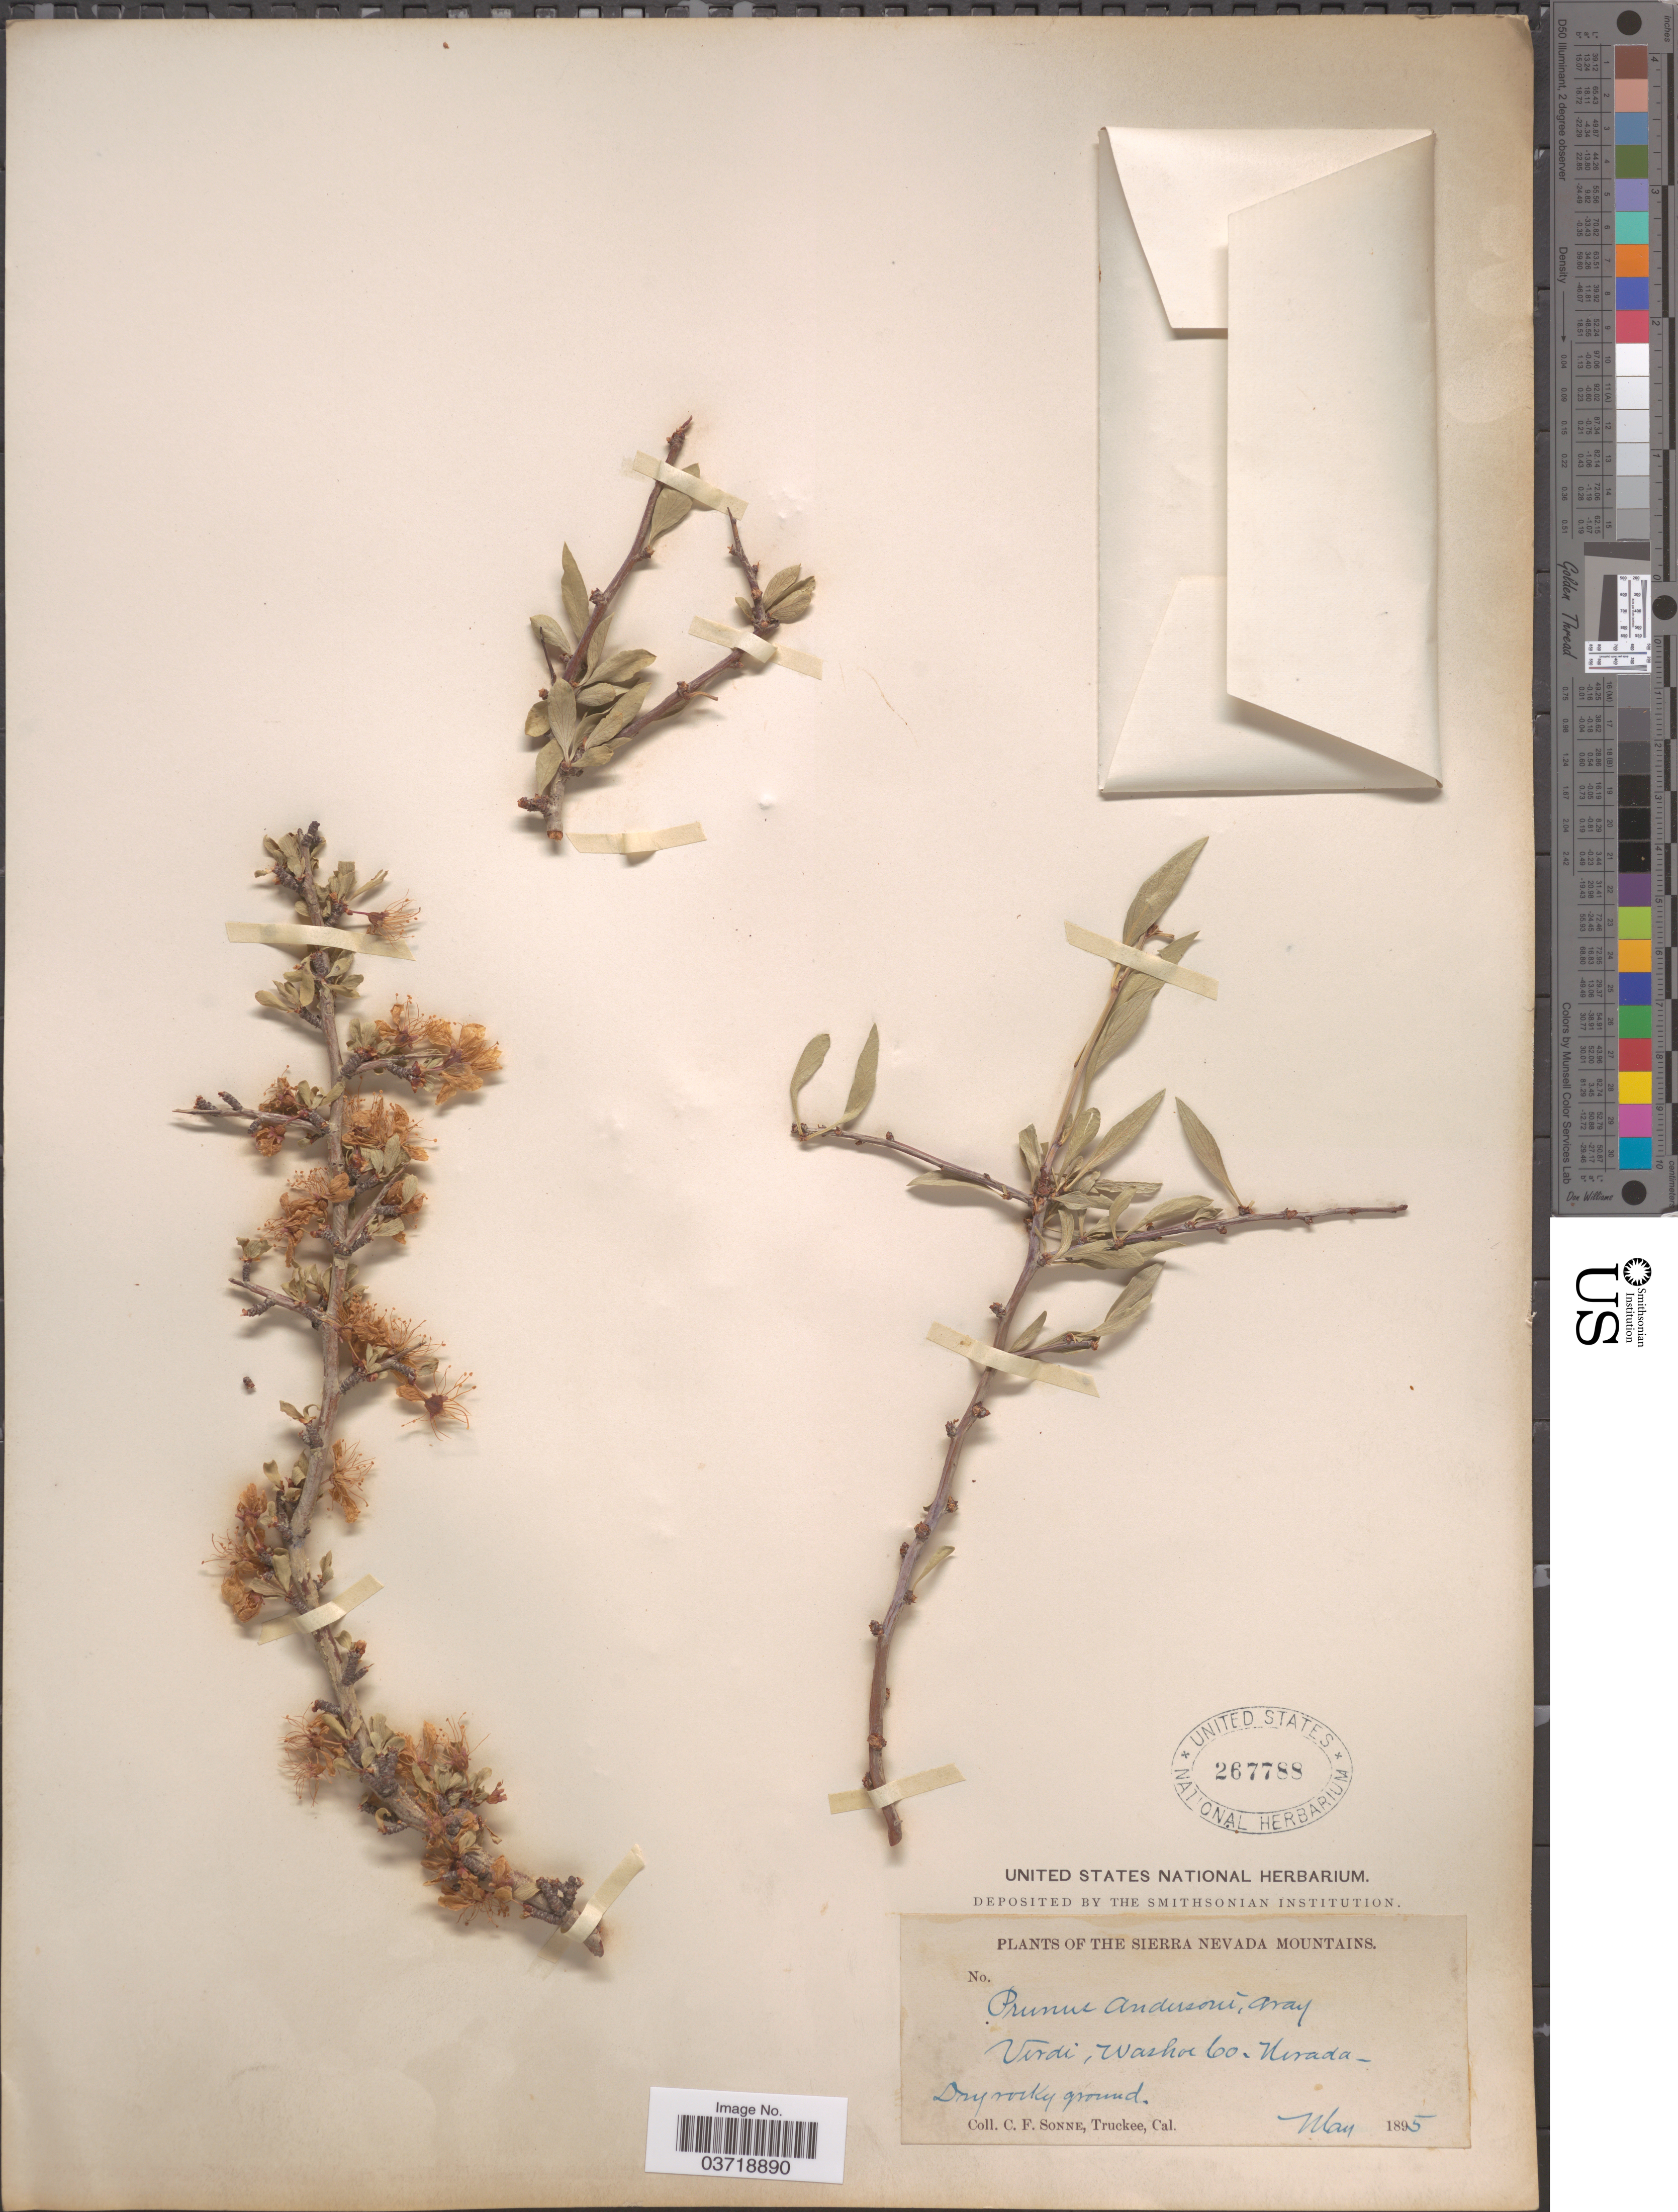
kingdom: Plantae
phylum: Tracheophyta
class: Magnoliopsida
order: Rosales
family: Rosaceae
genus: Prunus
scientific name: Prunus andersonii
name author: A. Gray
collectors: C. Sonne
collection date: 1895-05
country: United States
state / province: Nevada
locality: The Sierra Nevada Mountains. Verdi, Washoe Co.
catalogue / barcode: US 267788